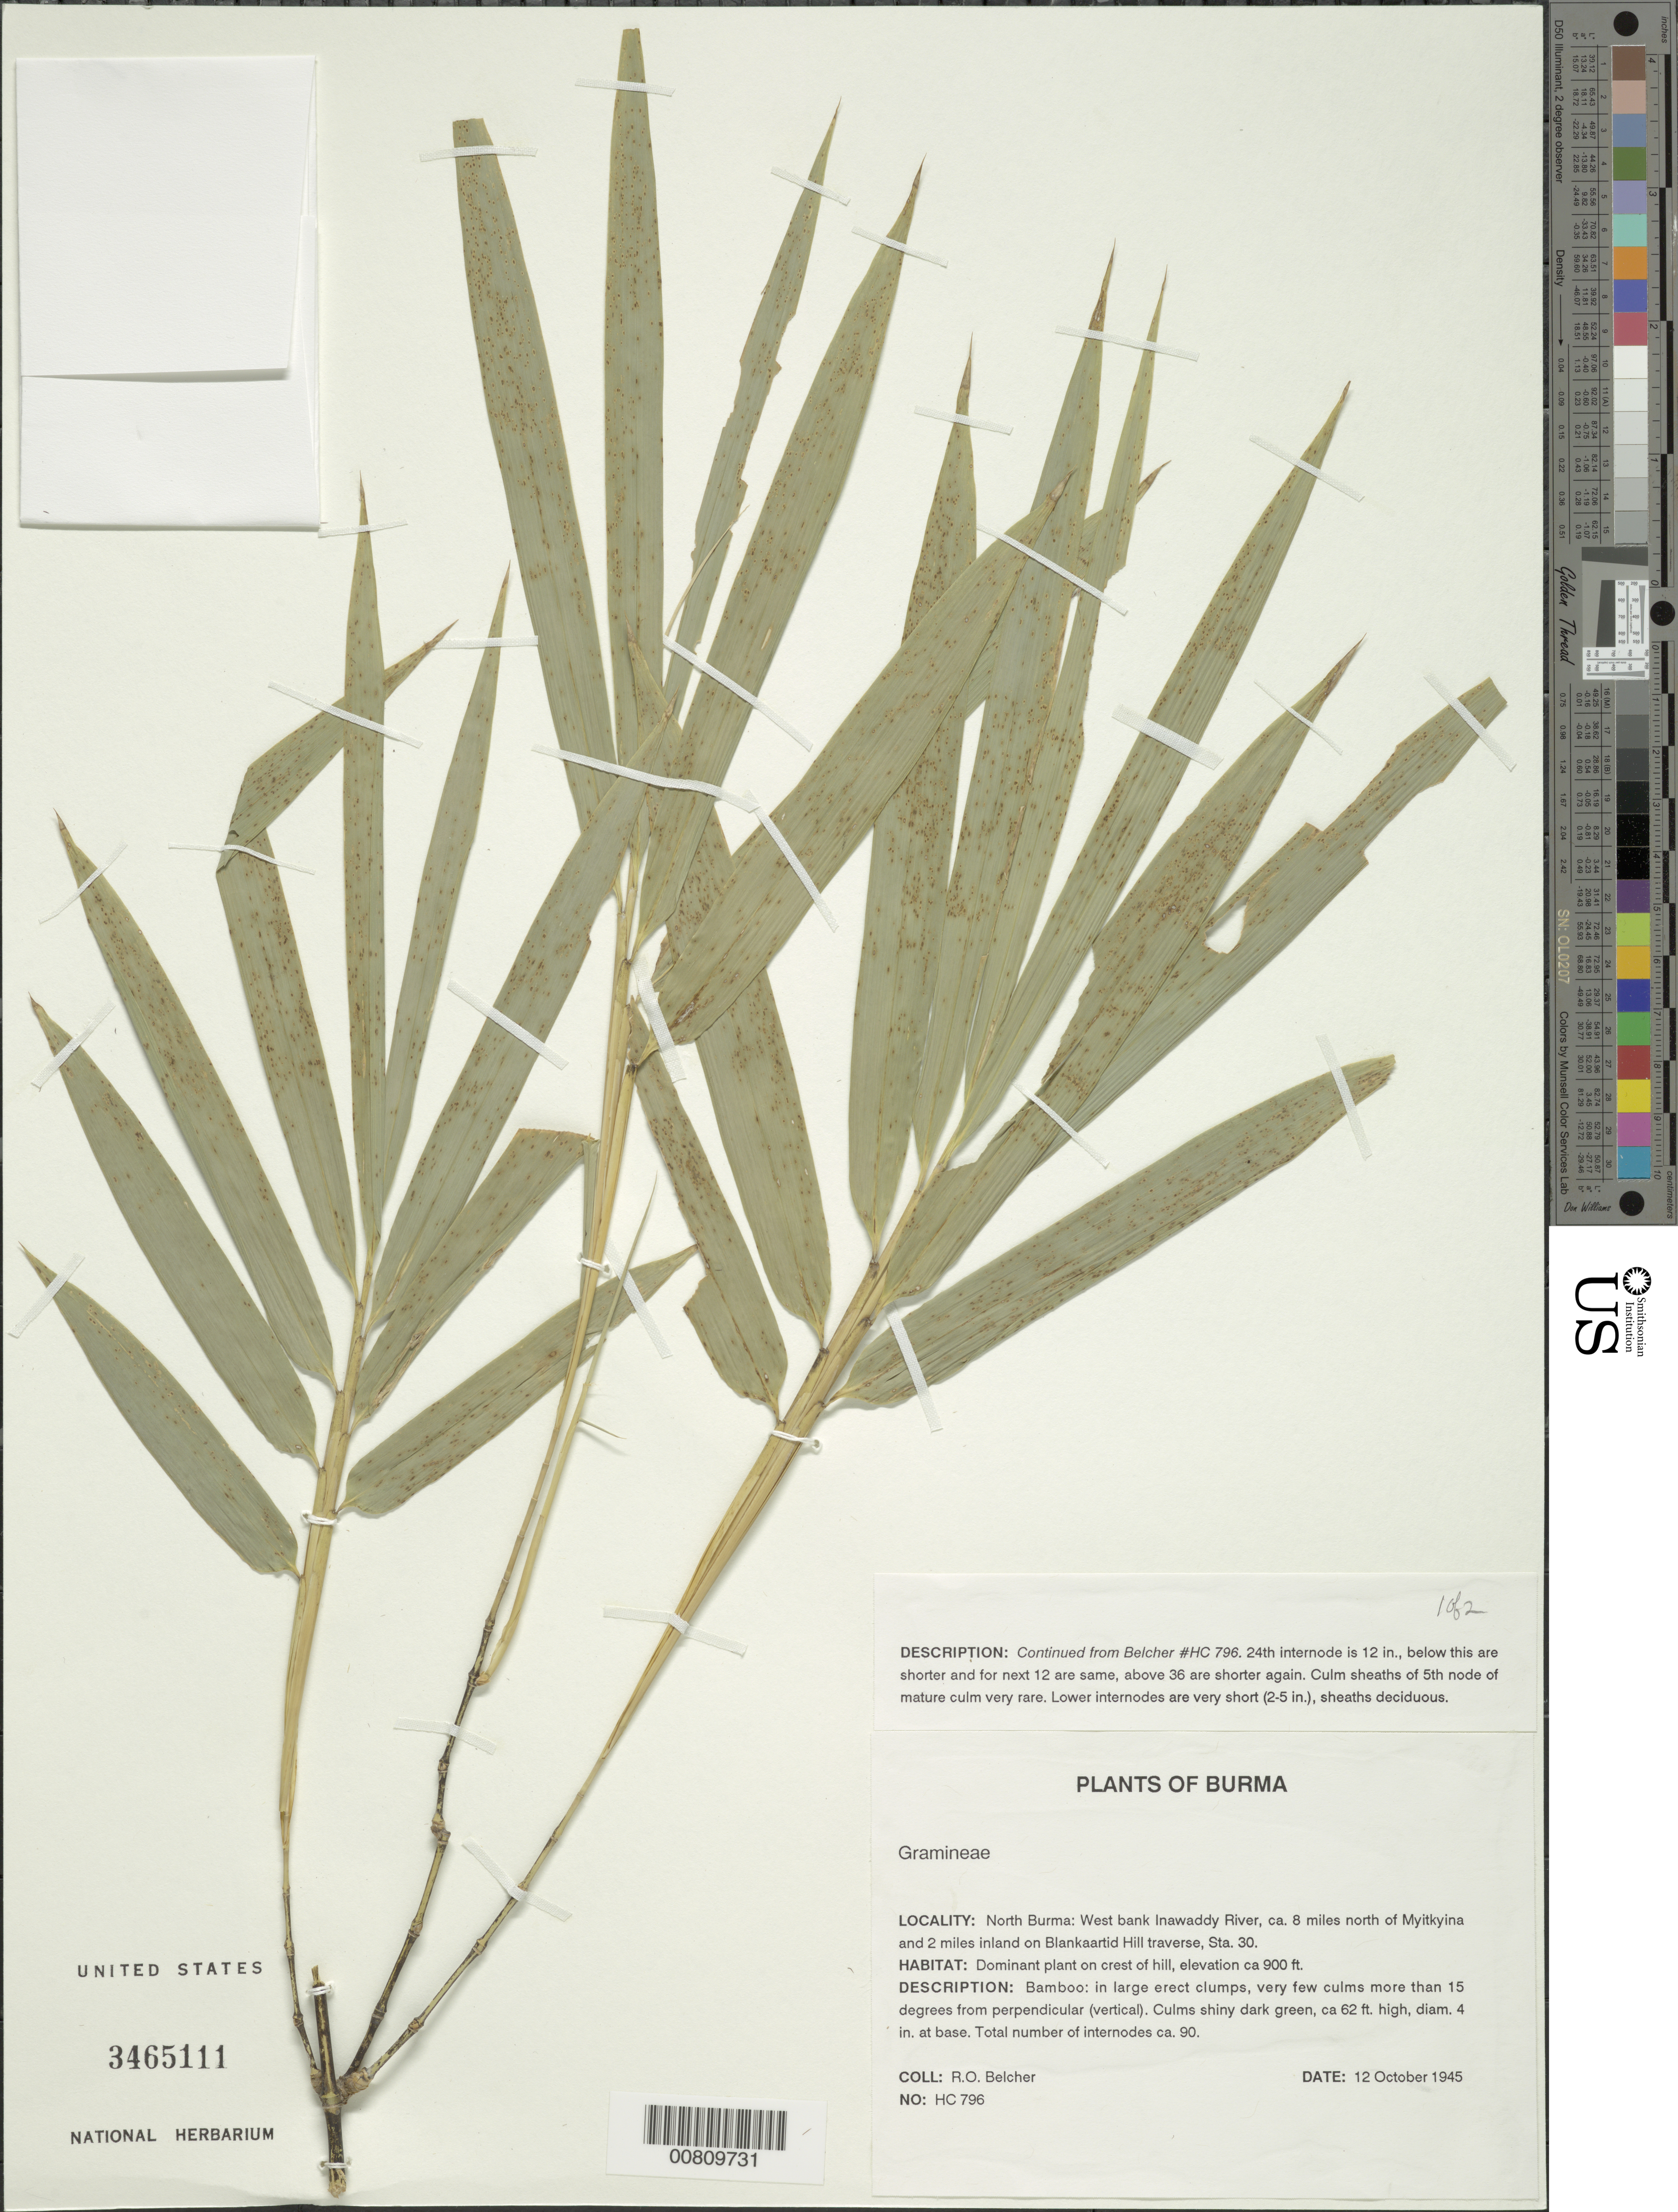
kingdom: Plantae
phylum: Tracheophyta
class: Liliopsida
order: Poales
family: Poaceae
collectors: R. Belcher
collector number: HC 796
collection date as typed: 12 Oct 1945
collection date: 1945-10-12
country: Myanmar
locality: North Burma, W bank of Inawaddy River, N of Myitkyina, 2 mi inlad on Blankaartid Hill traverse, Sta. 30.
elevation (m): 274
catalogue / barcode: US 3465111